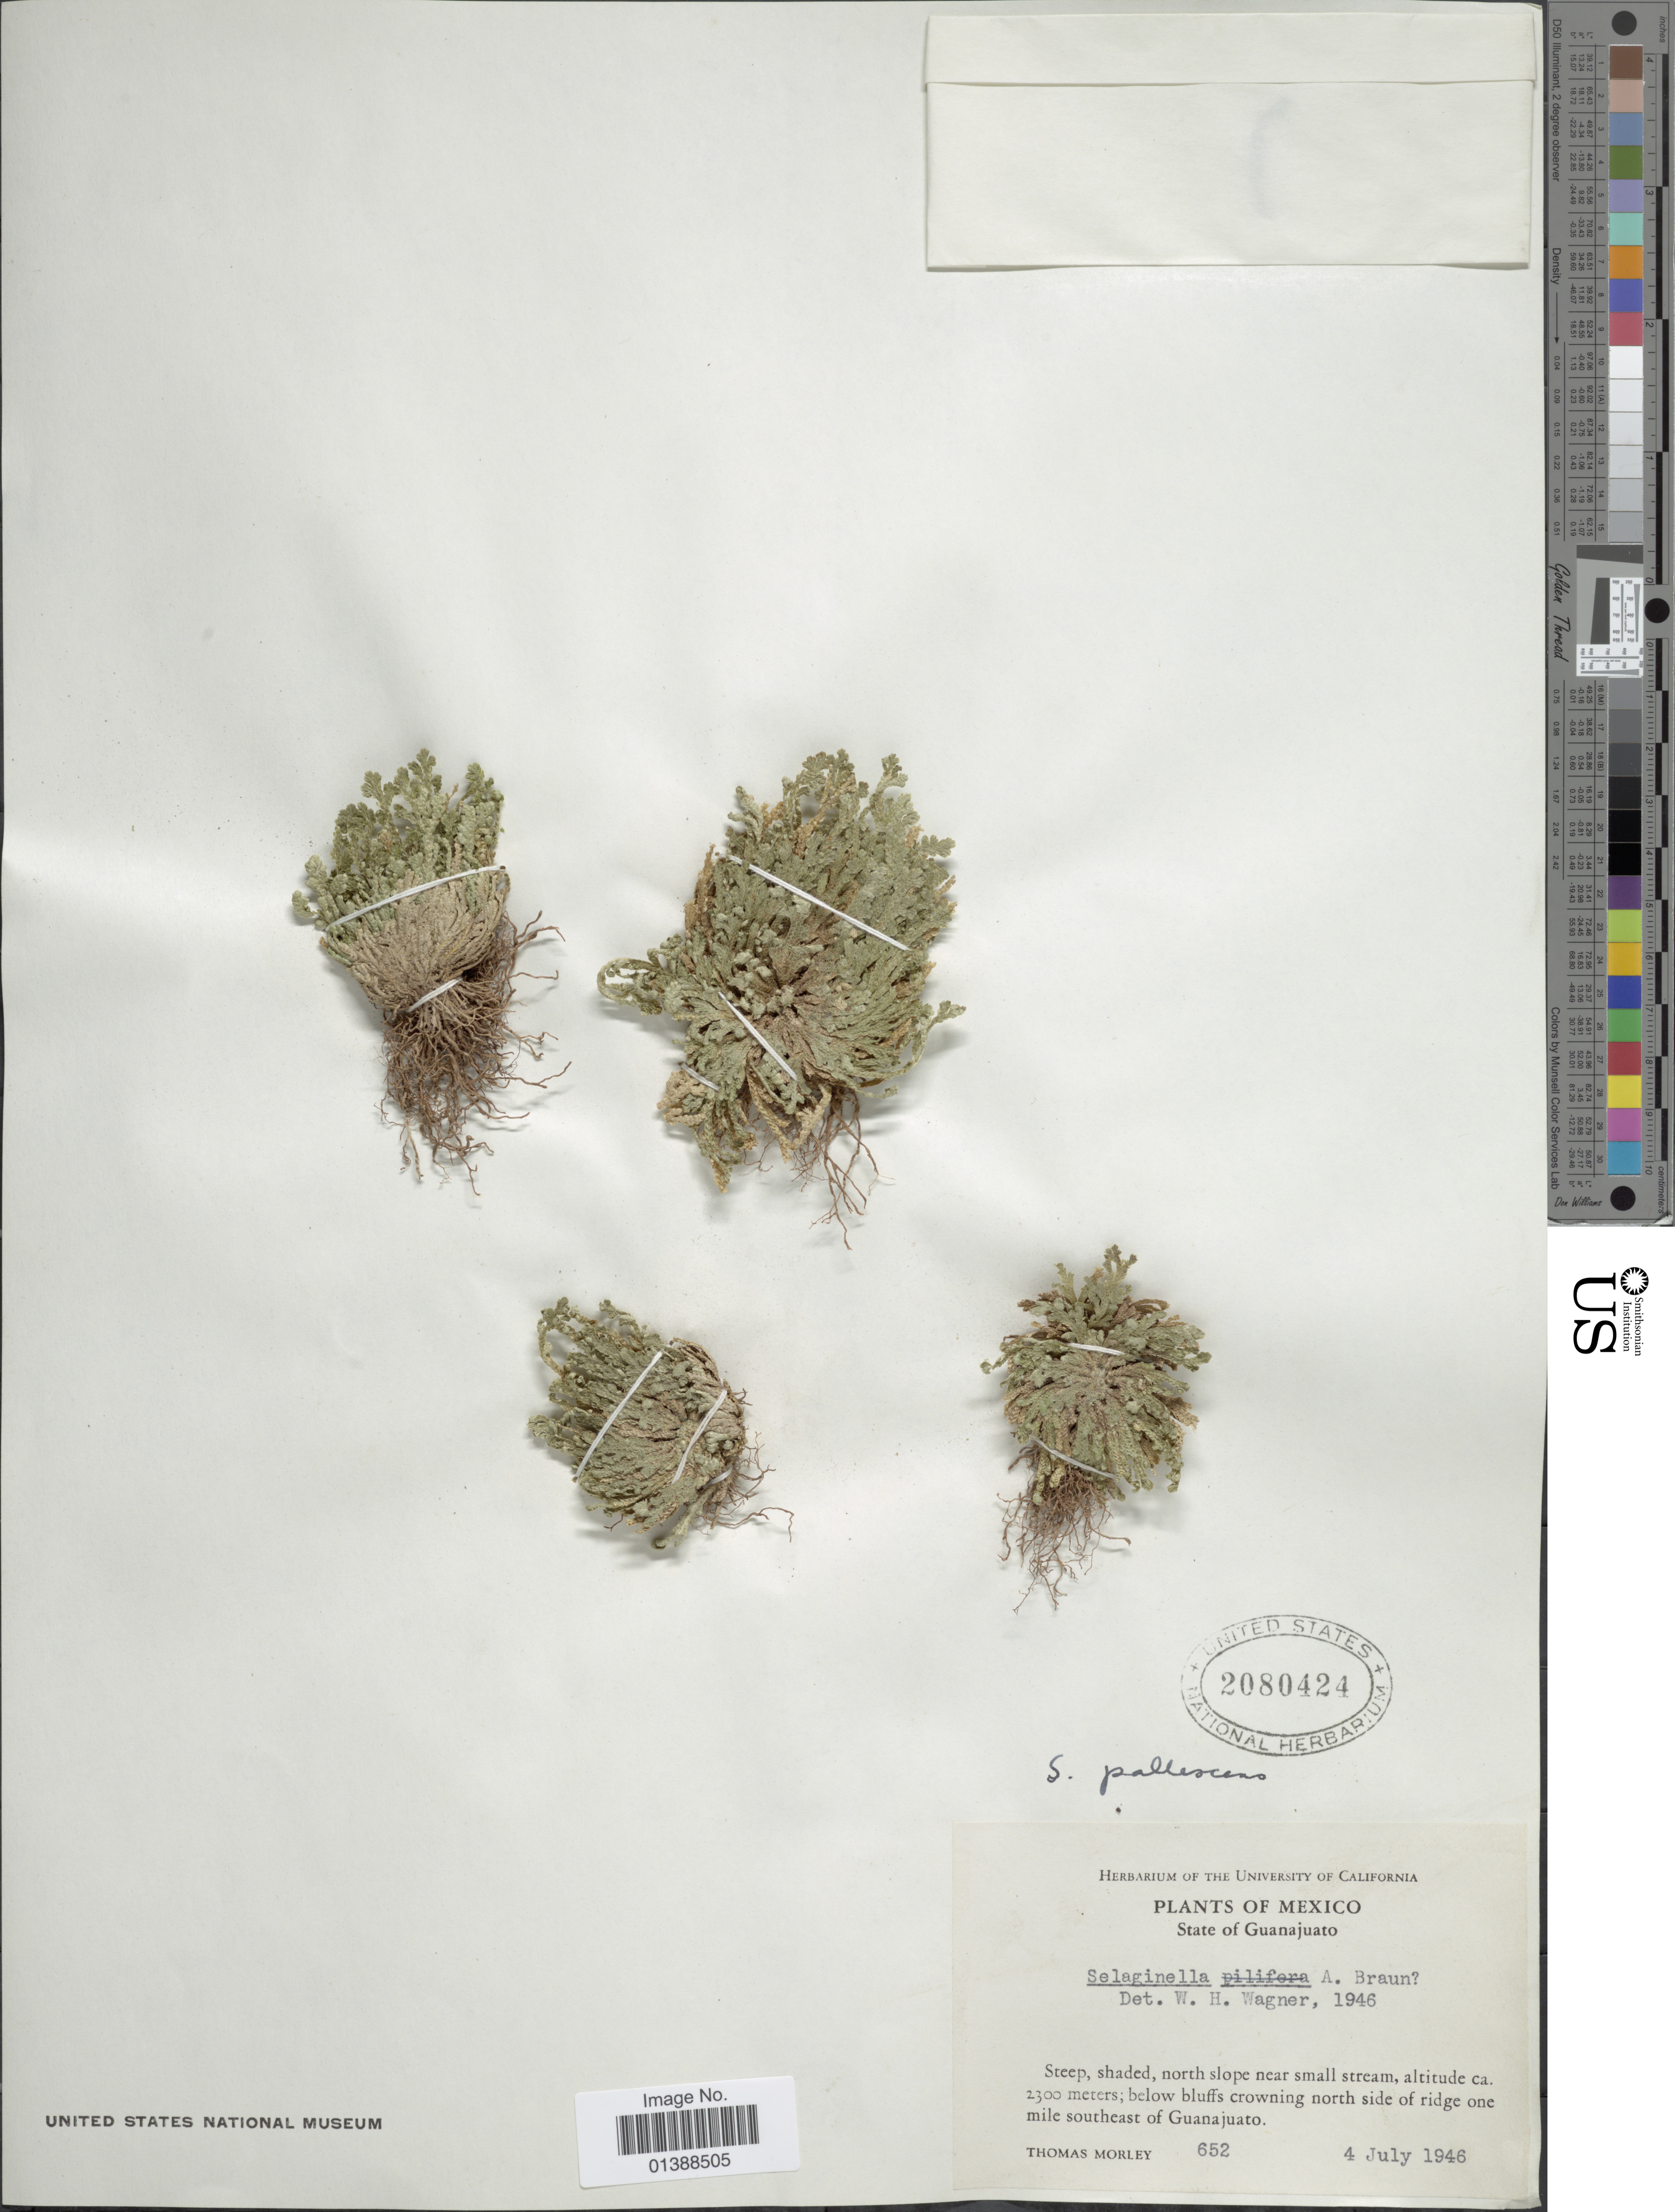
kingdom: Plantae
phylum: Tracheophyta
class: Lycopodiopsida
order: Selaginellales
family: Selaginellaceae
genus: Selaginella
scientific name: Selaginella pallescens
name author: (C. Presl) Spring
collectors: T. Morley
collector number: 652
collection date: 1946-07-04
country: Mexico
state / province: Guanajuato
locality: North slope near small stream, below bluffs crowning north side of ridge one mile southeast of Guanajuato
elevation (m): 2300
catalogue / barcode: US 2080424